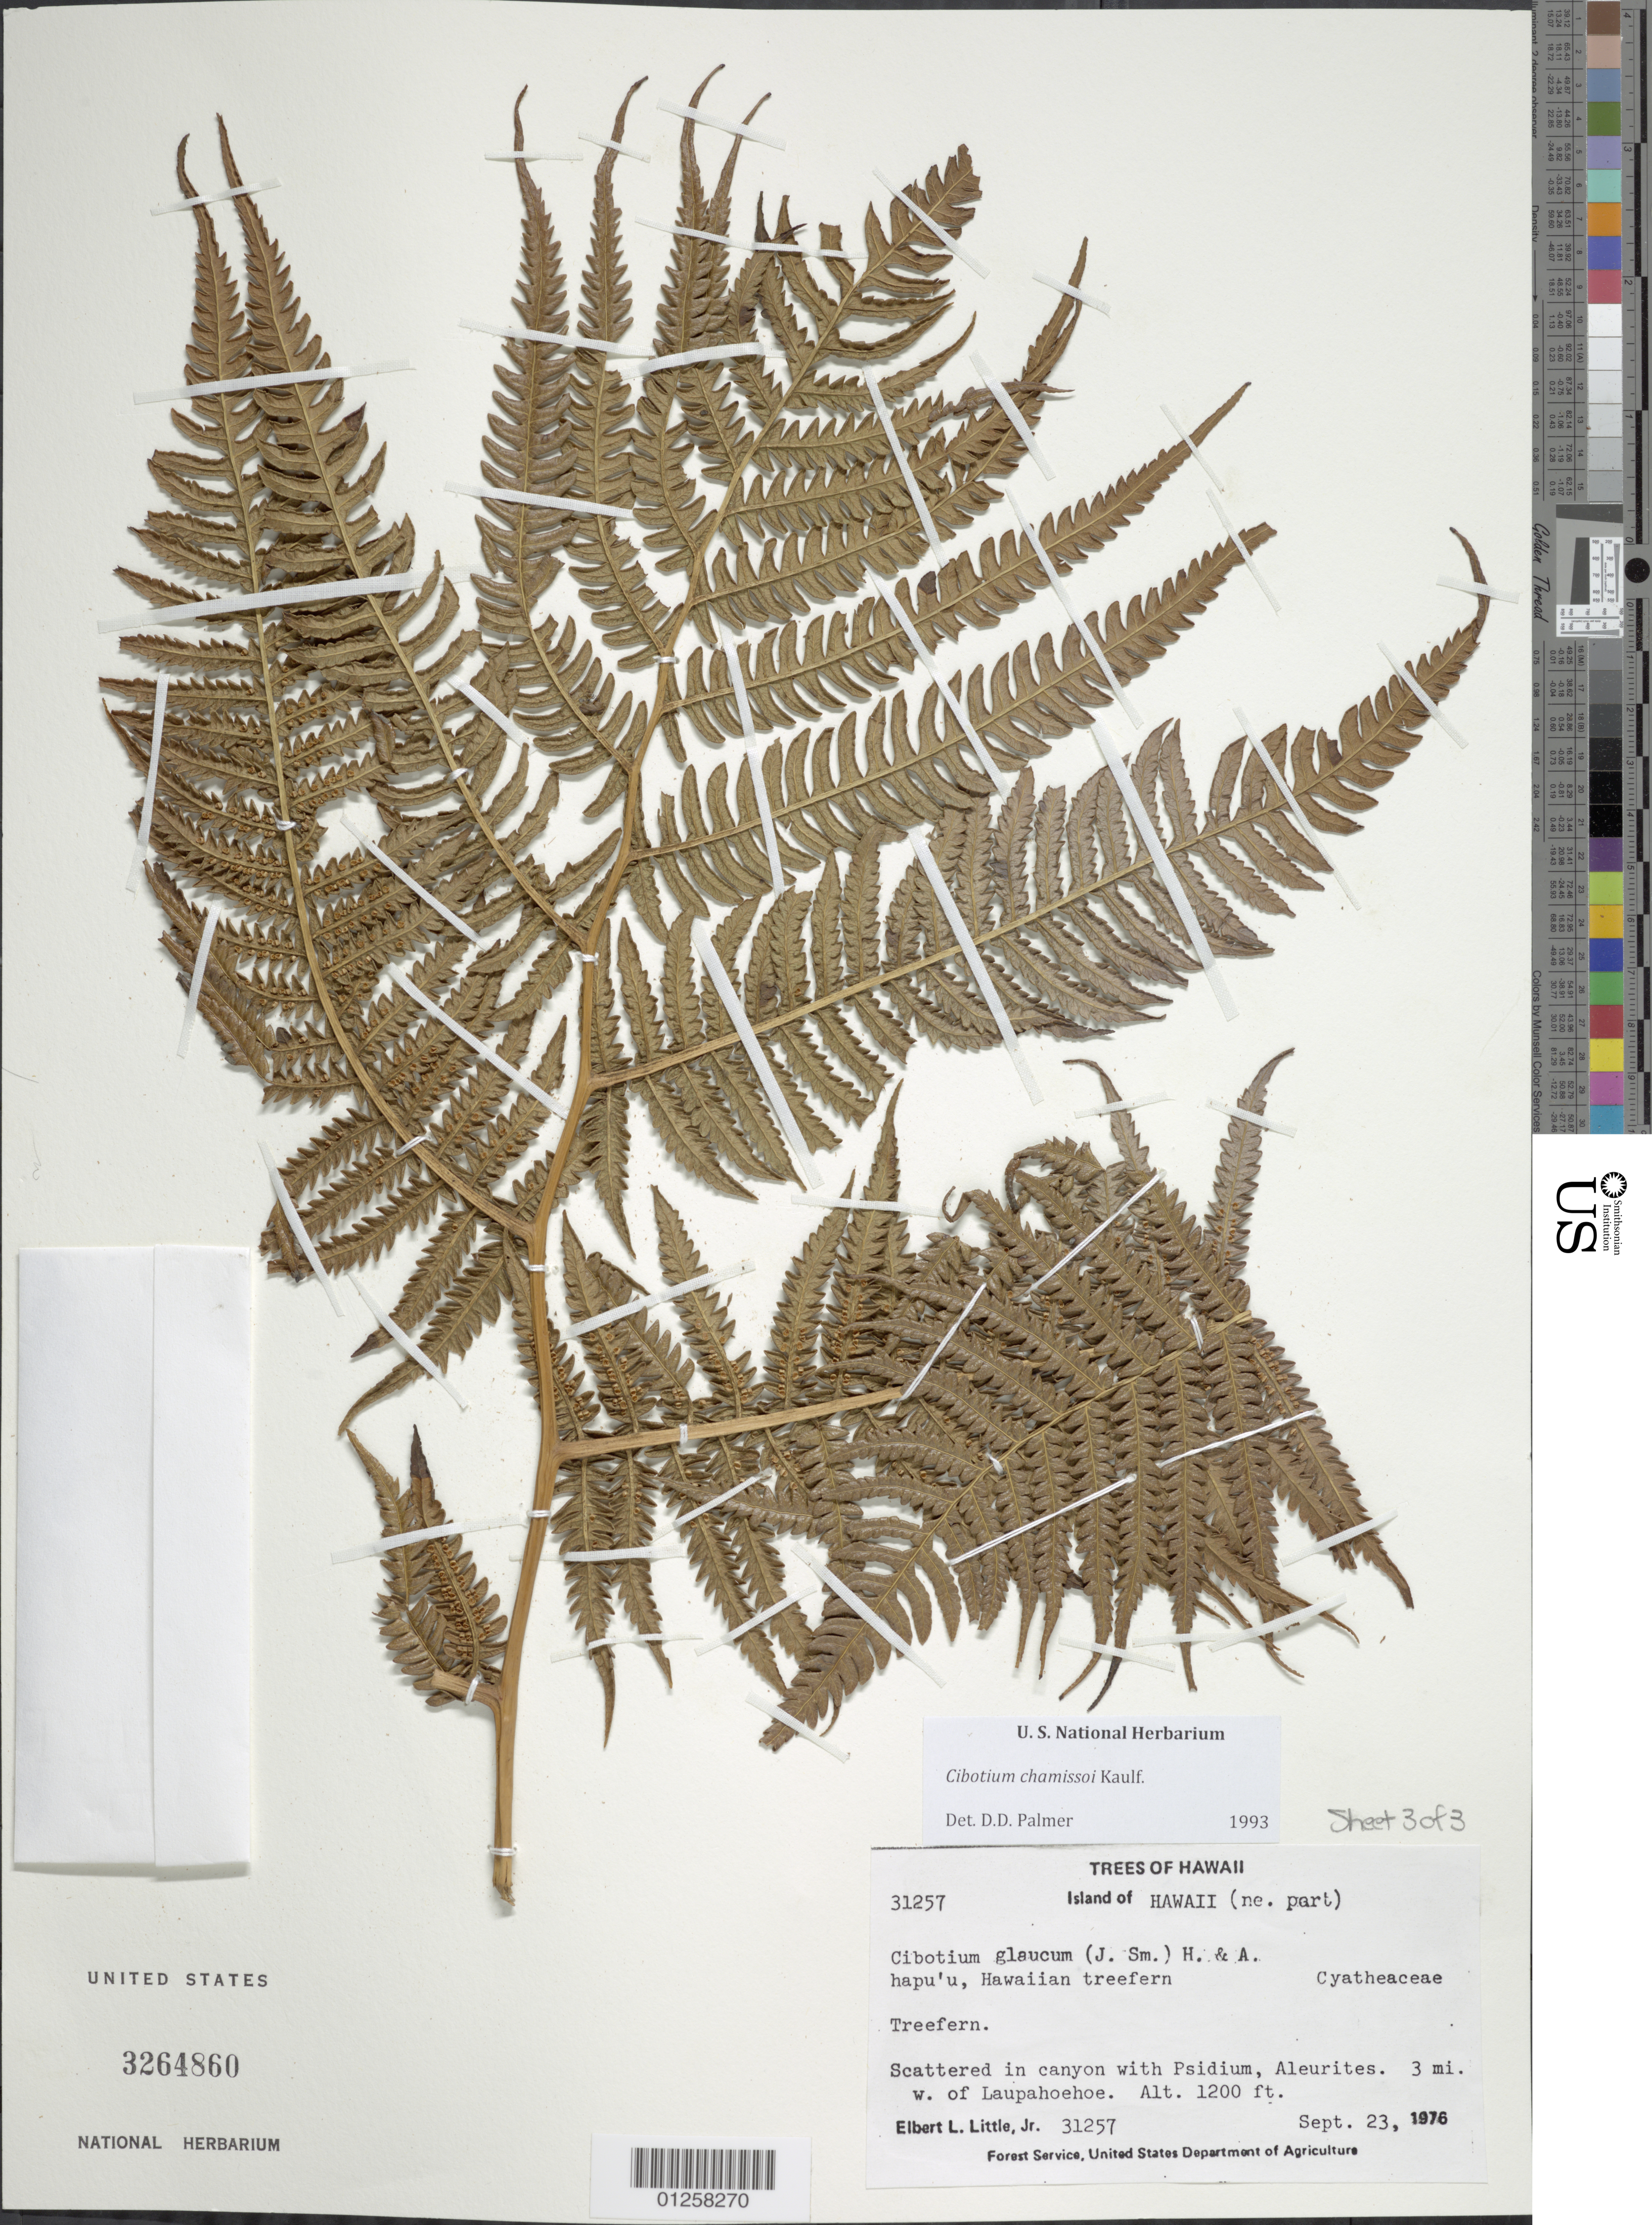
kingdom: Plantae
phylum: Tracheophyta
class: Polypodiopsida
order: Cyatheales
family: Cibotiaceae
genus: Cibotium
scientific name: Cibotium chamissoi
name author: Kaulf.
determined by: Palmer, D. D.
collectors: E. L. Little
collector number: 31257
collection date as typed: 23 Sep 1976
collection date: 1976-09-23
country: United States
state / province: Hawaii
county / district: Hawaii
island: Hawaii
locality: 3 mi W of Laupahoehoe.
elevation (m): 366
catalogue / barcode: US 3264860